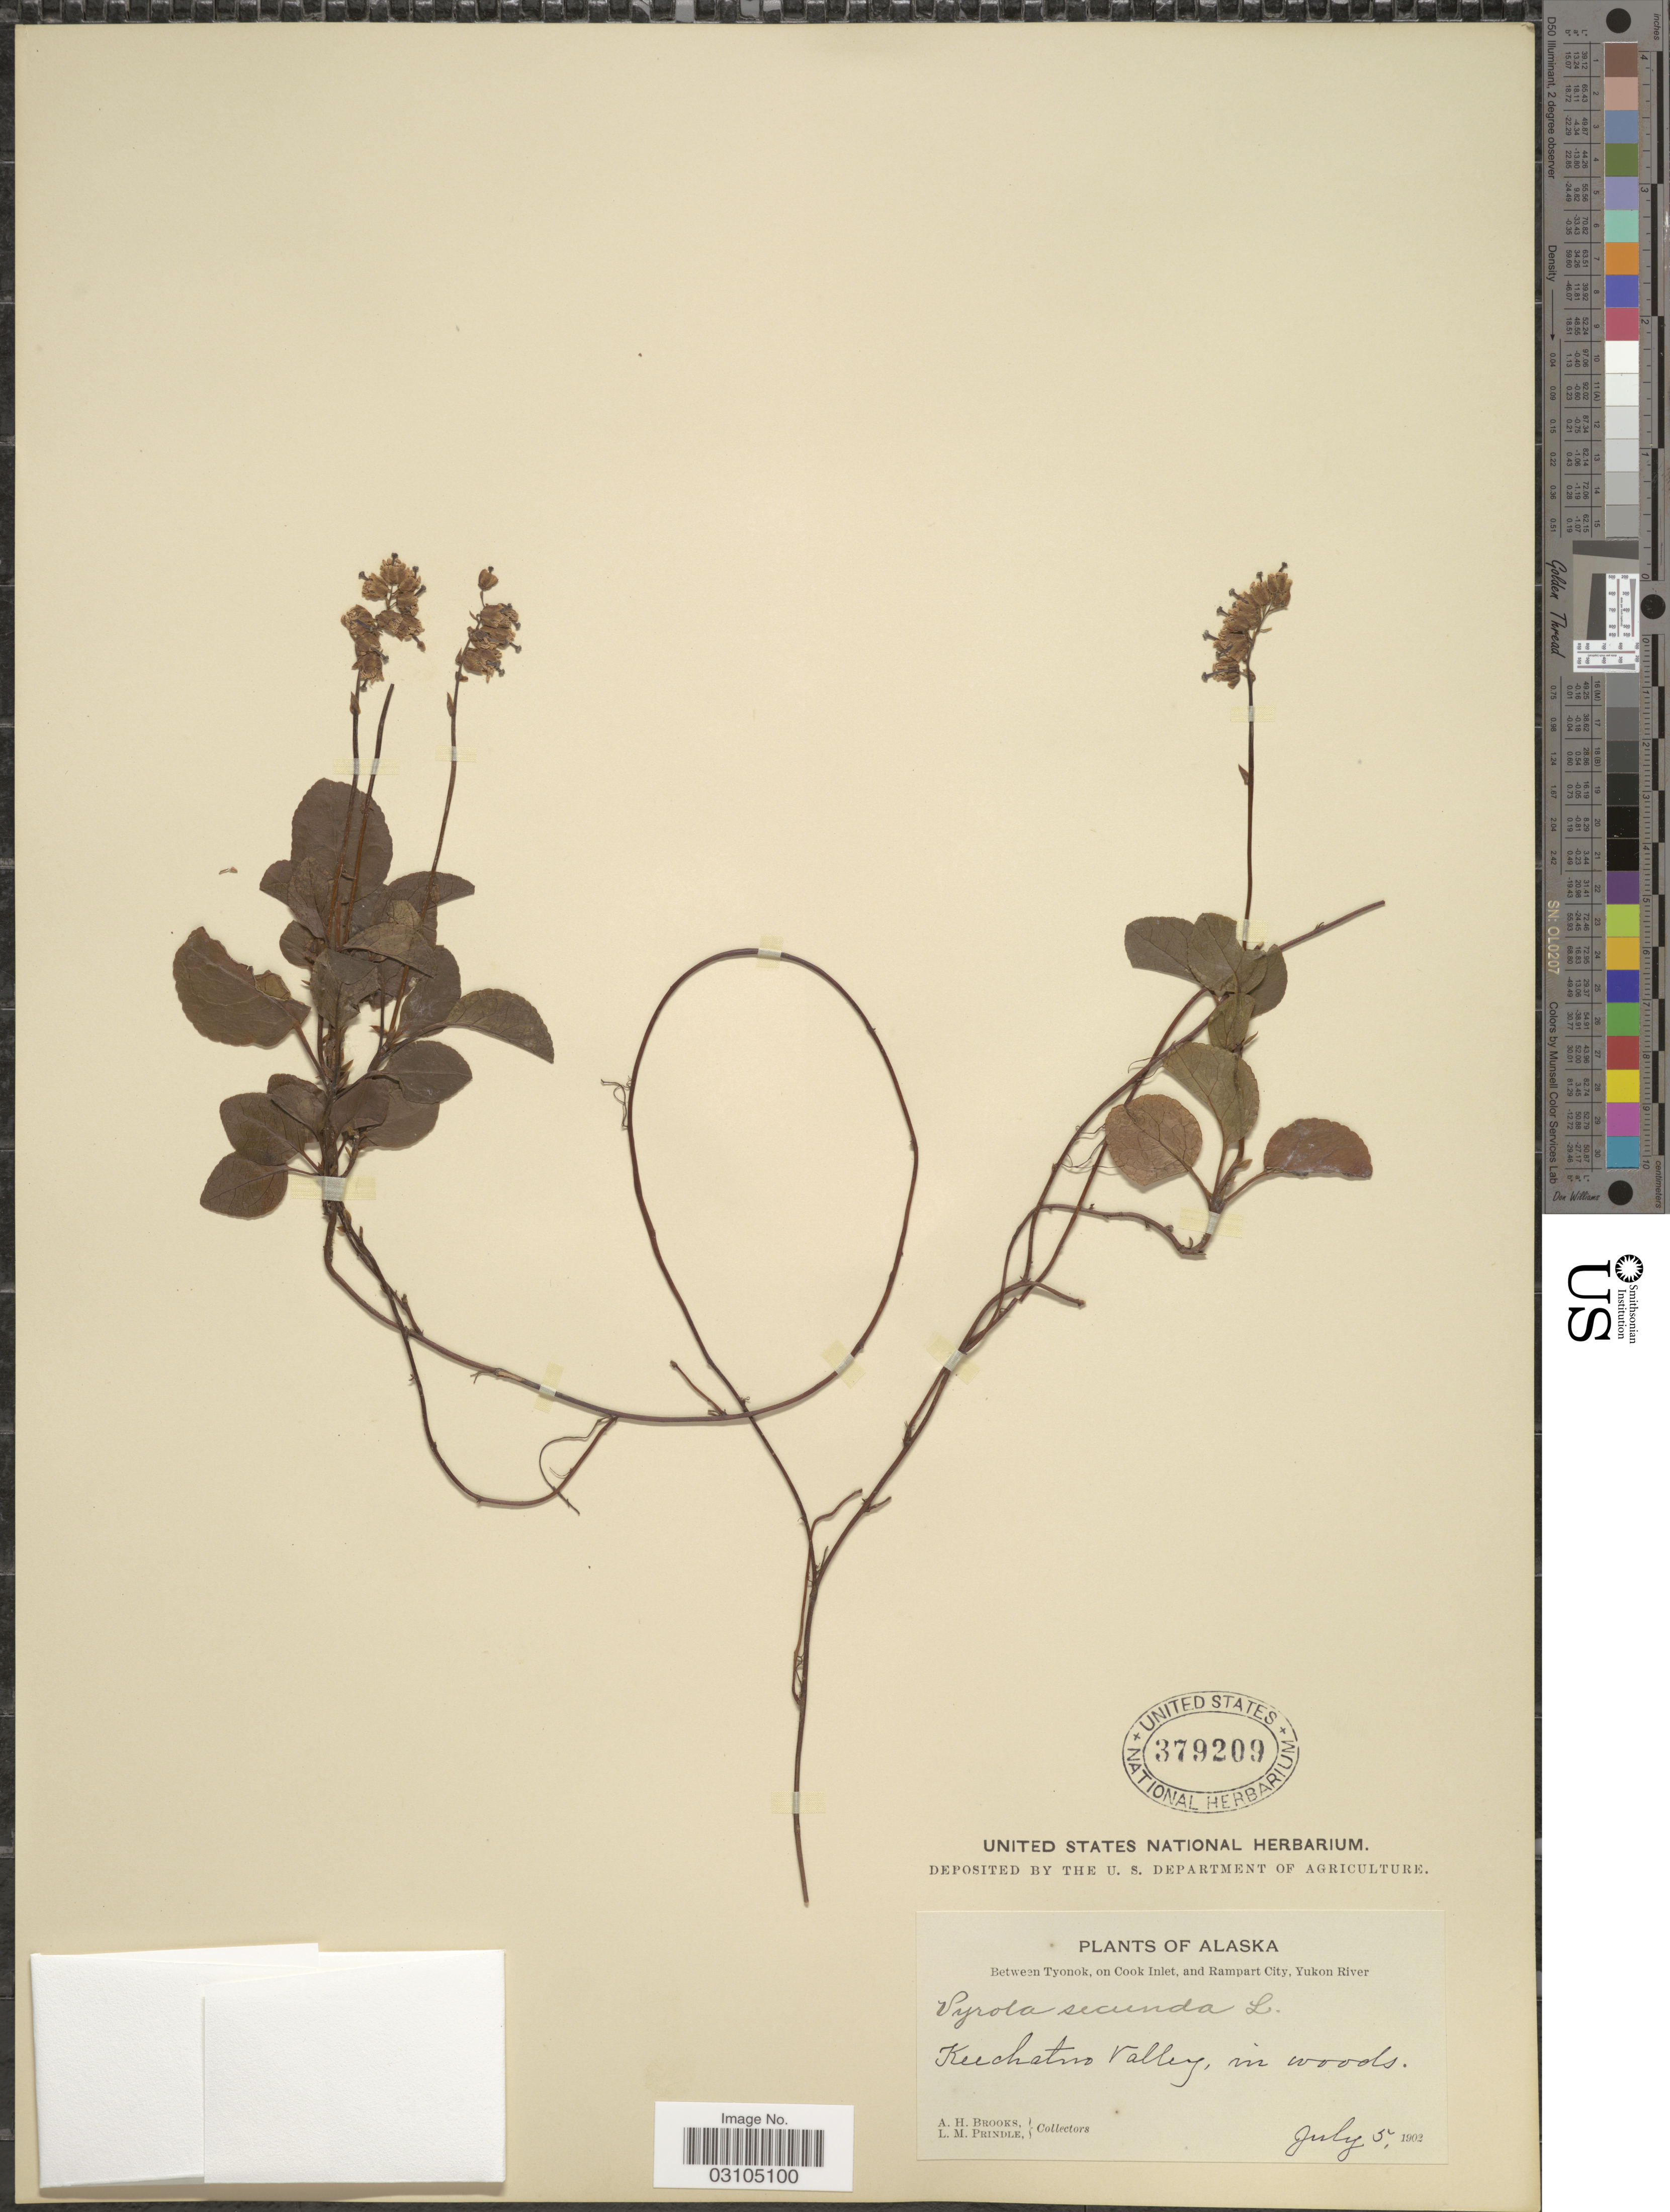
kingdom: Plantae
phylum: Tracheophyta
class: Magnoliopsida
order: Ericales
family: Ericaceae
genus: Orthilia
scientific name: Orthilia secunda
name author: (L.) House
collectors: A. Brooks & L. Prindle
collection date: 1902-07-05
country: United States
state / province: Alaska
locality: Between Tyonok, on Cook Inlet, and Rampart City, Yukon River. Keechatno Valley.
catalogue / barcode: US 379209